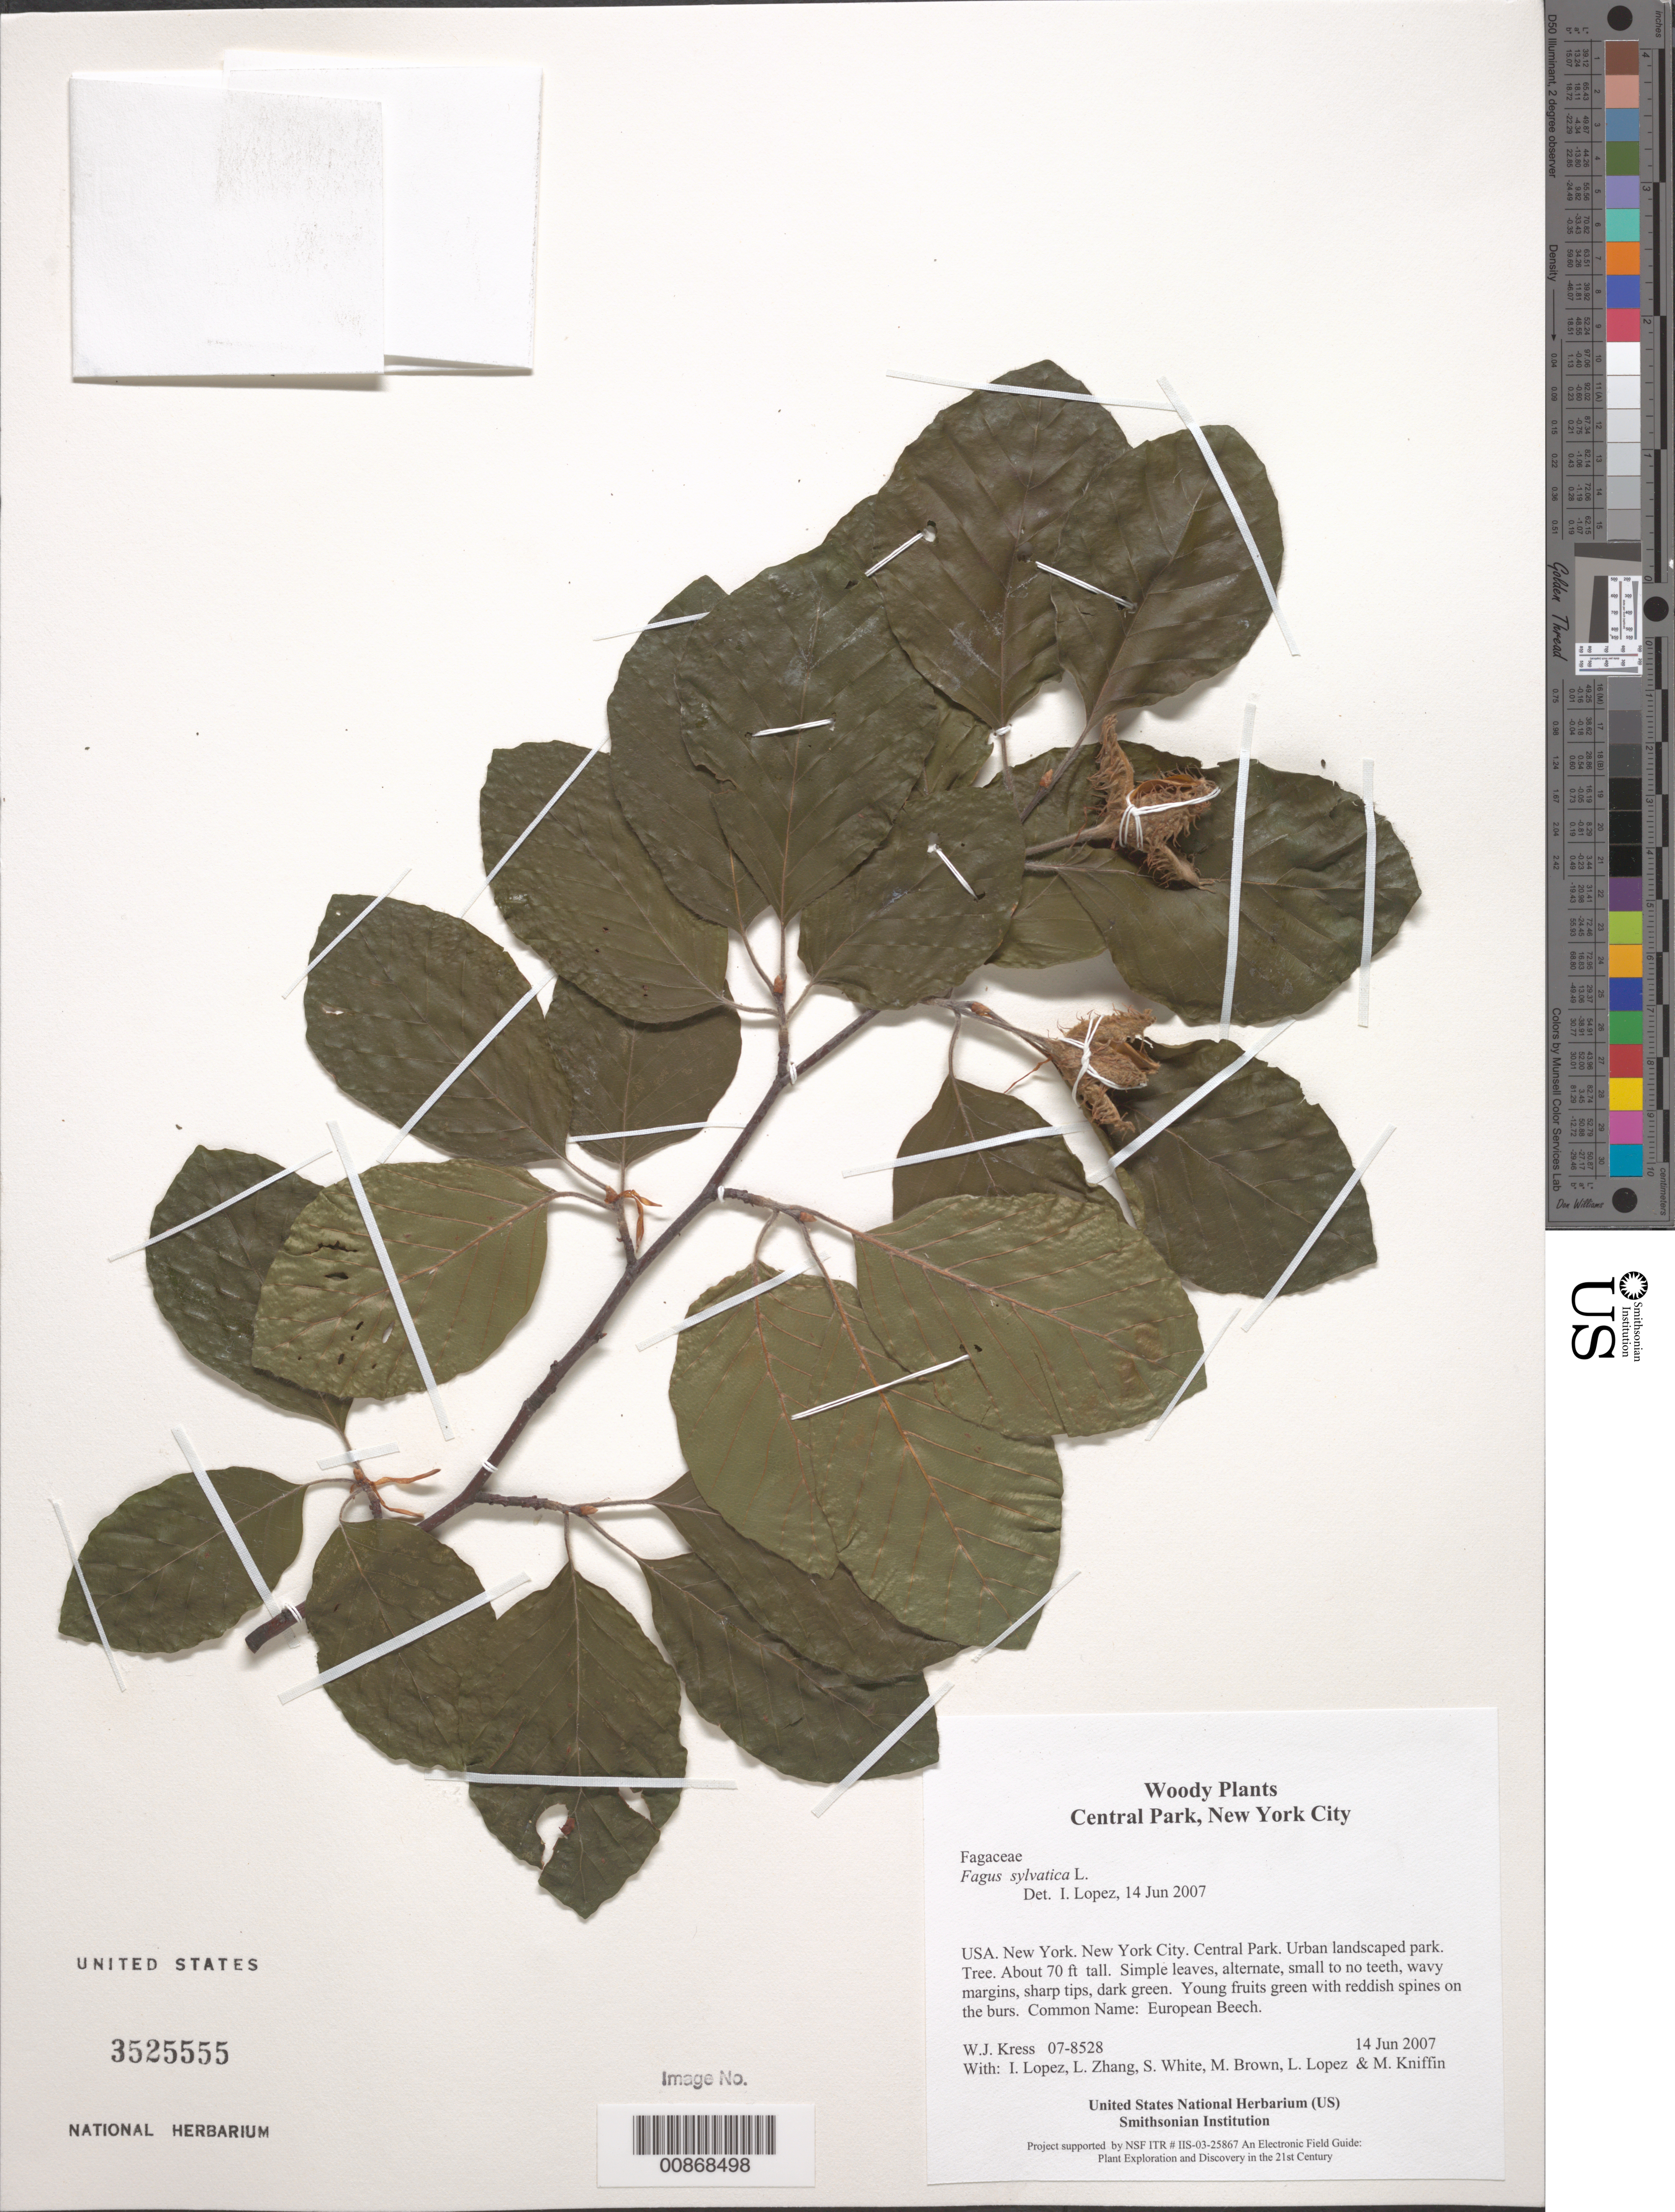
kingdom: Plantae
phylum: Tracheophyta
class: Magnoliopsida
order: Fagales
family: Fagaceae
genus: Fagus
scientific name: Fagus sylvatica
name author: L.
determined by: Lopez, Ida C., (BOT), Smithsonian Institution - National Museum of Natural History (UNITED STATES)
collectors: W. J. Kress, I. C. Lopez, L. B. Zhang, S. White, M. Brown, L. López & M. Kniffin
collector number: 07-8528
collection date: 2007-06-14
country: United States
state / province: New York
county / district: New York City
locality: Central Park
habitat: Urban landscaped park.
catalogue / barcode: US 3525555